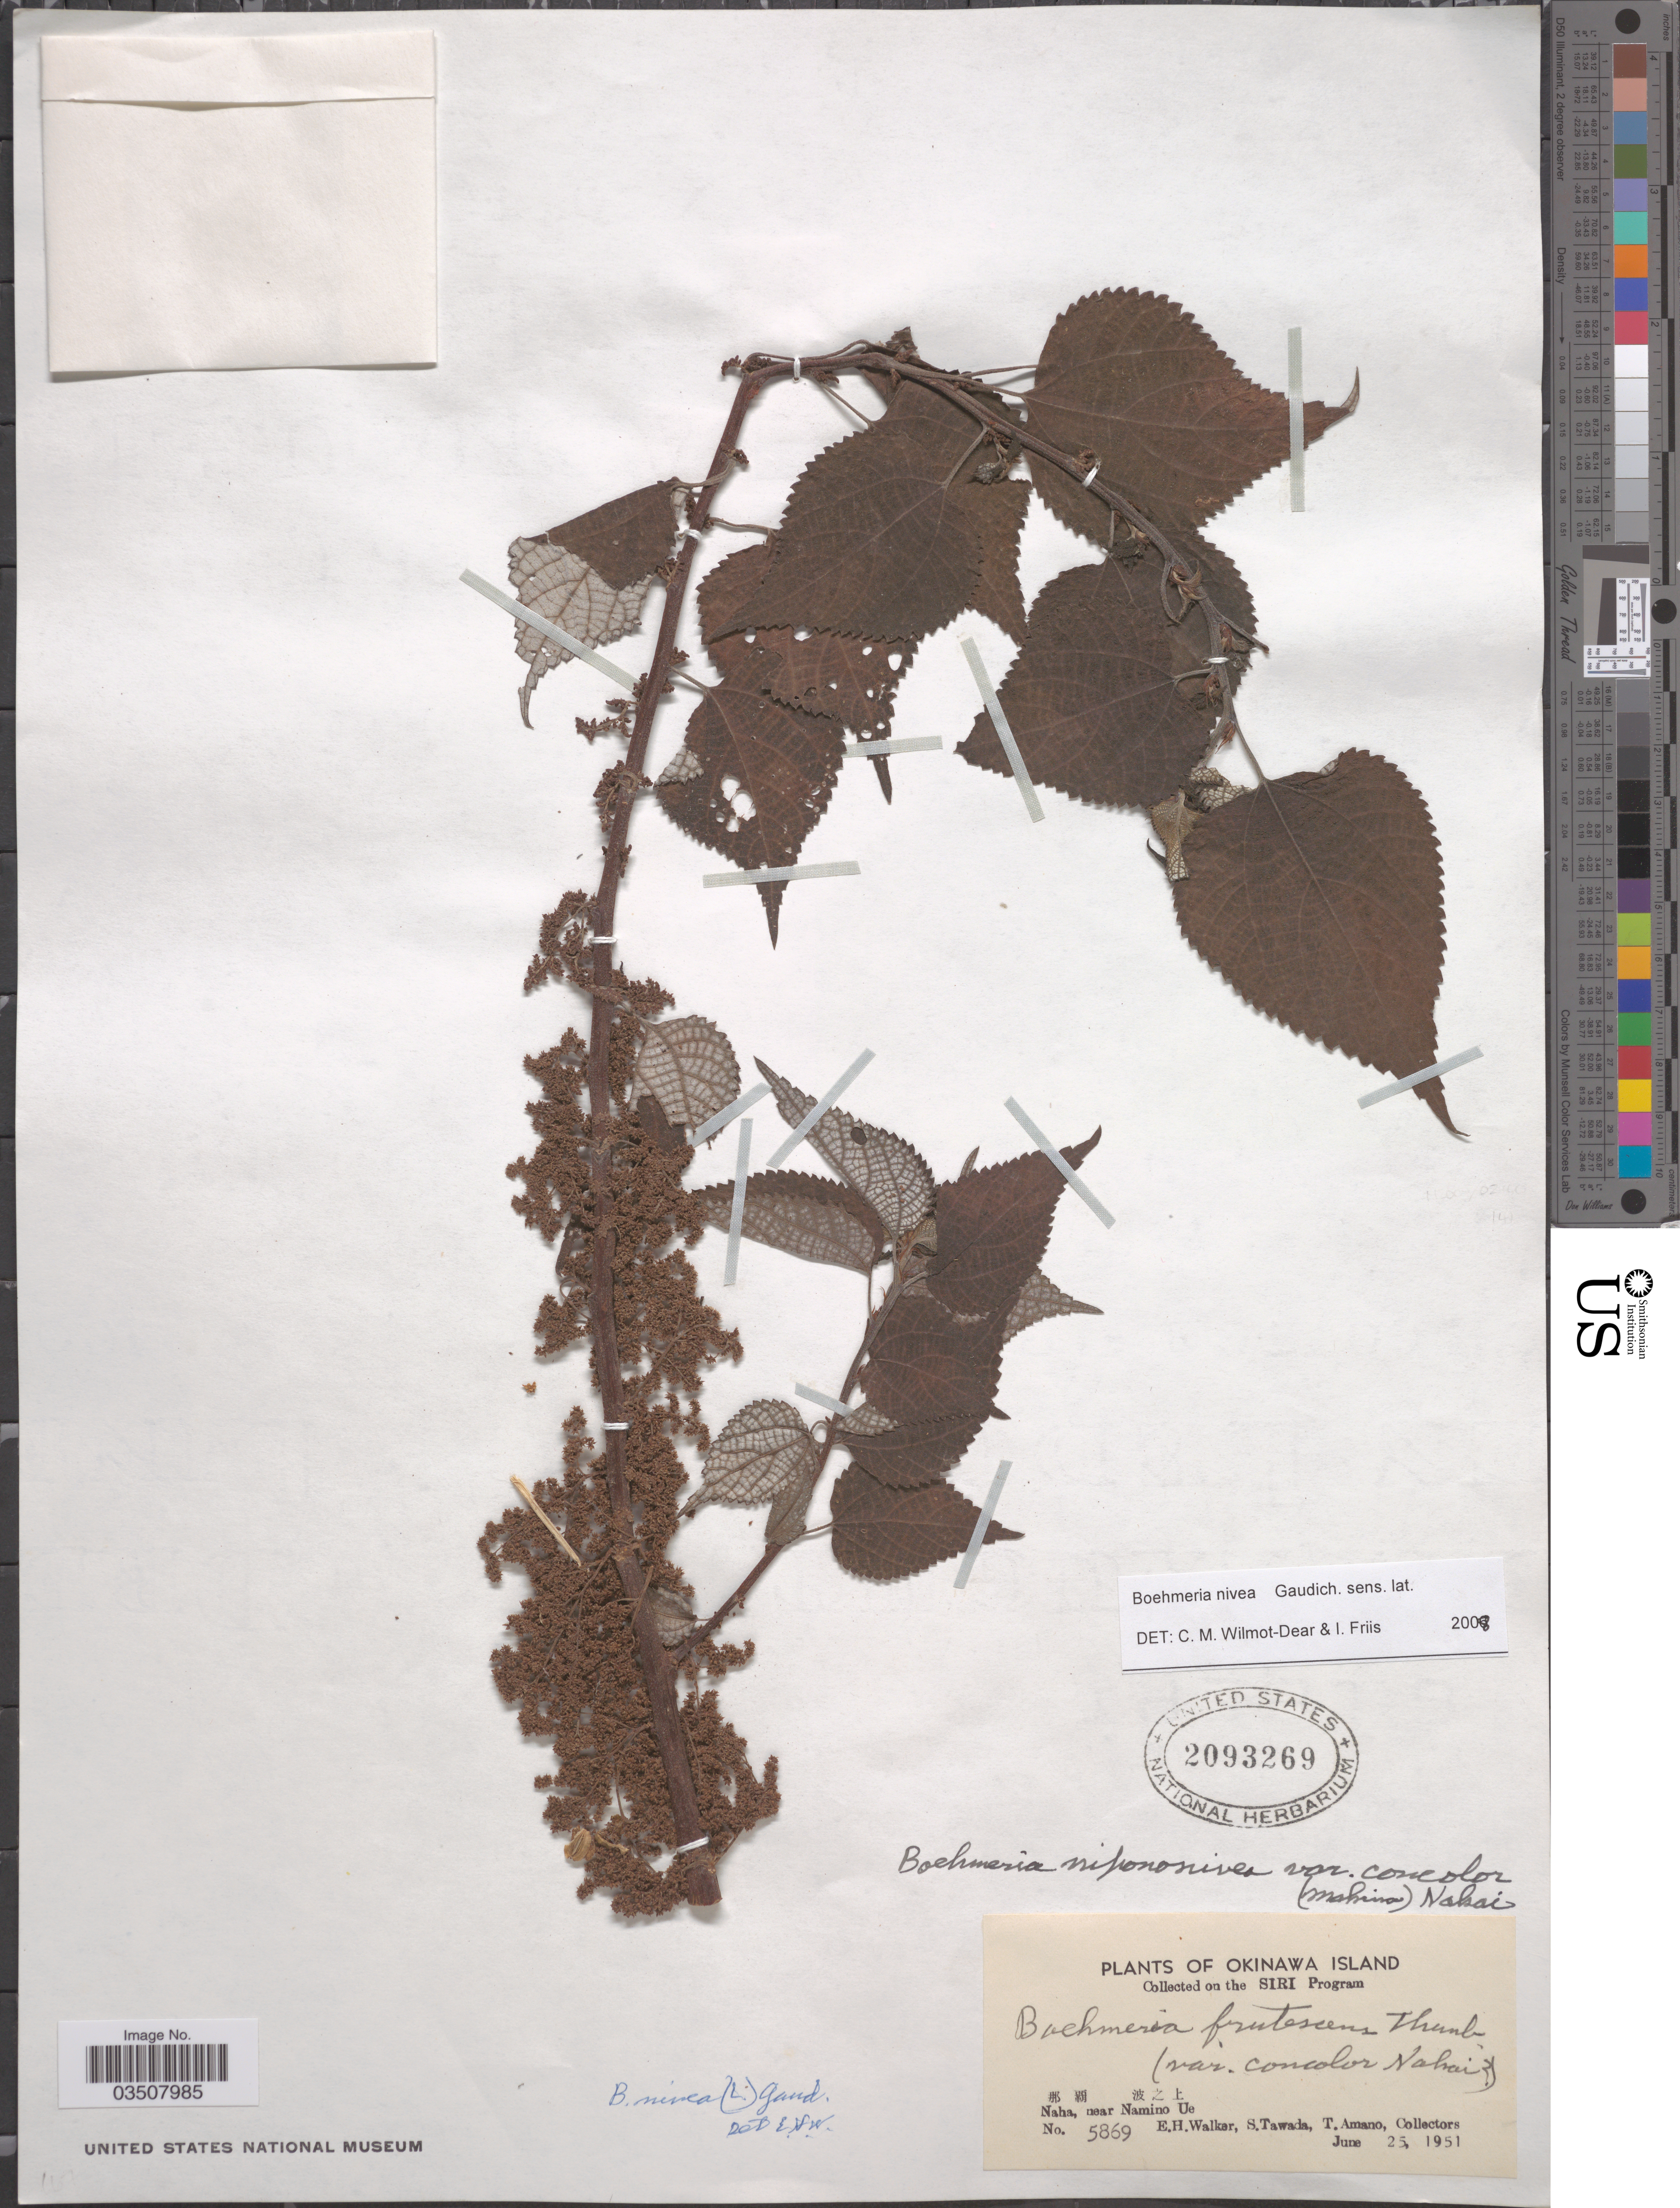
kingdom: Plantae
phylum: Tracheophyta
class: Magnoliopsida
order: Rosales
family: Urticaceae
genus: Boehmeria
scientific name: Boehmeria nivea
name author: (L.) Gaudich.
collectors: E. H. Walker, S. Tawada & T. Amano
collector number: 5869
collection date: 1951-06-25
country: Japan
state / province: Okinawa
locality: Okinawa Island. X. Naha, near Namino Ue.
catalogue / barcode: US 2093269